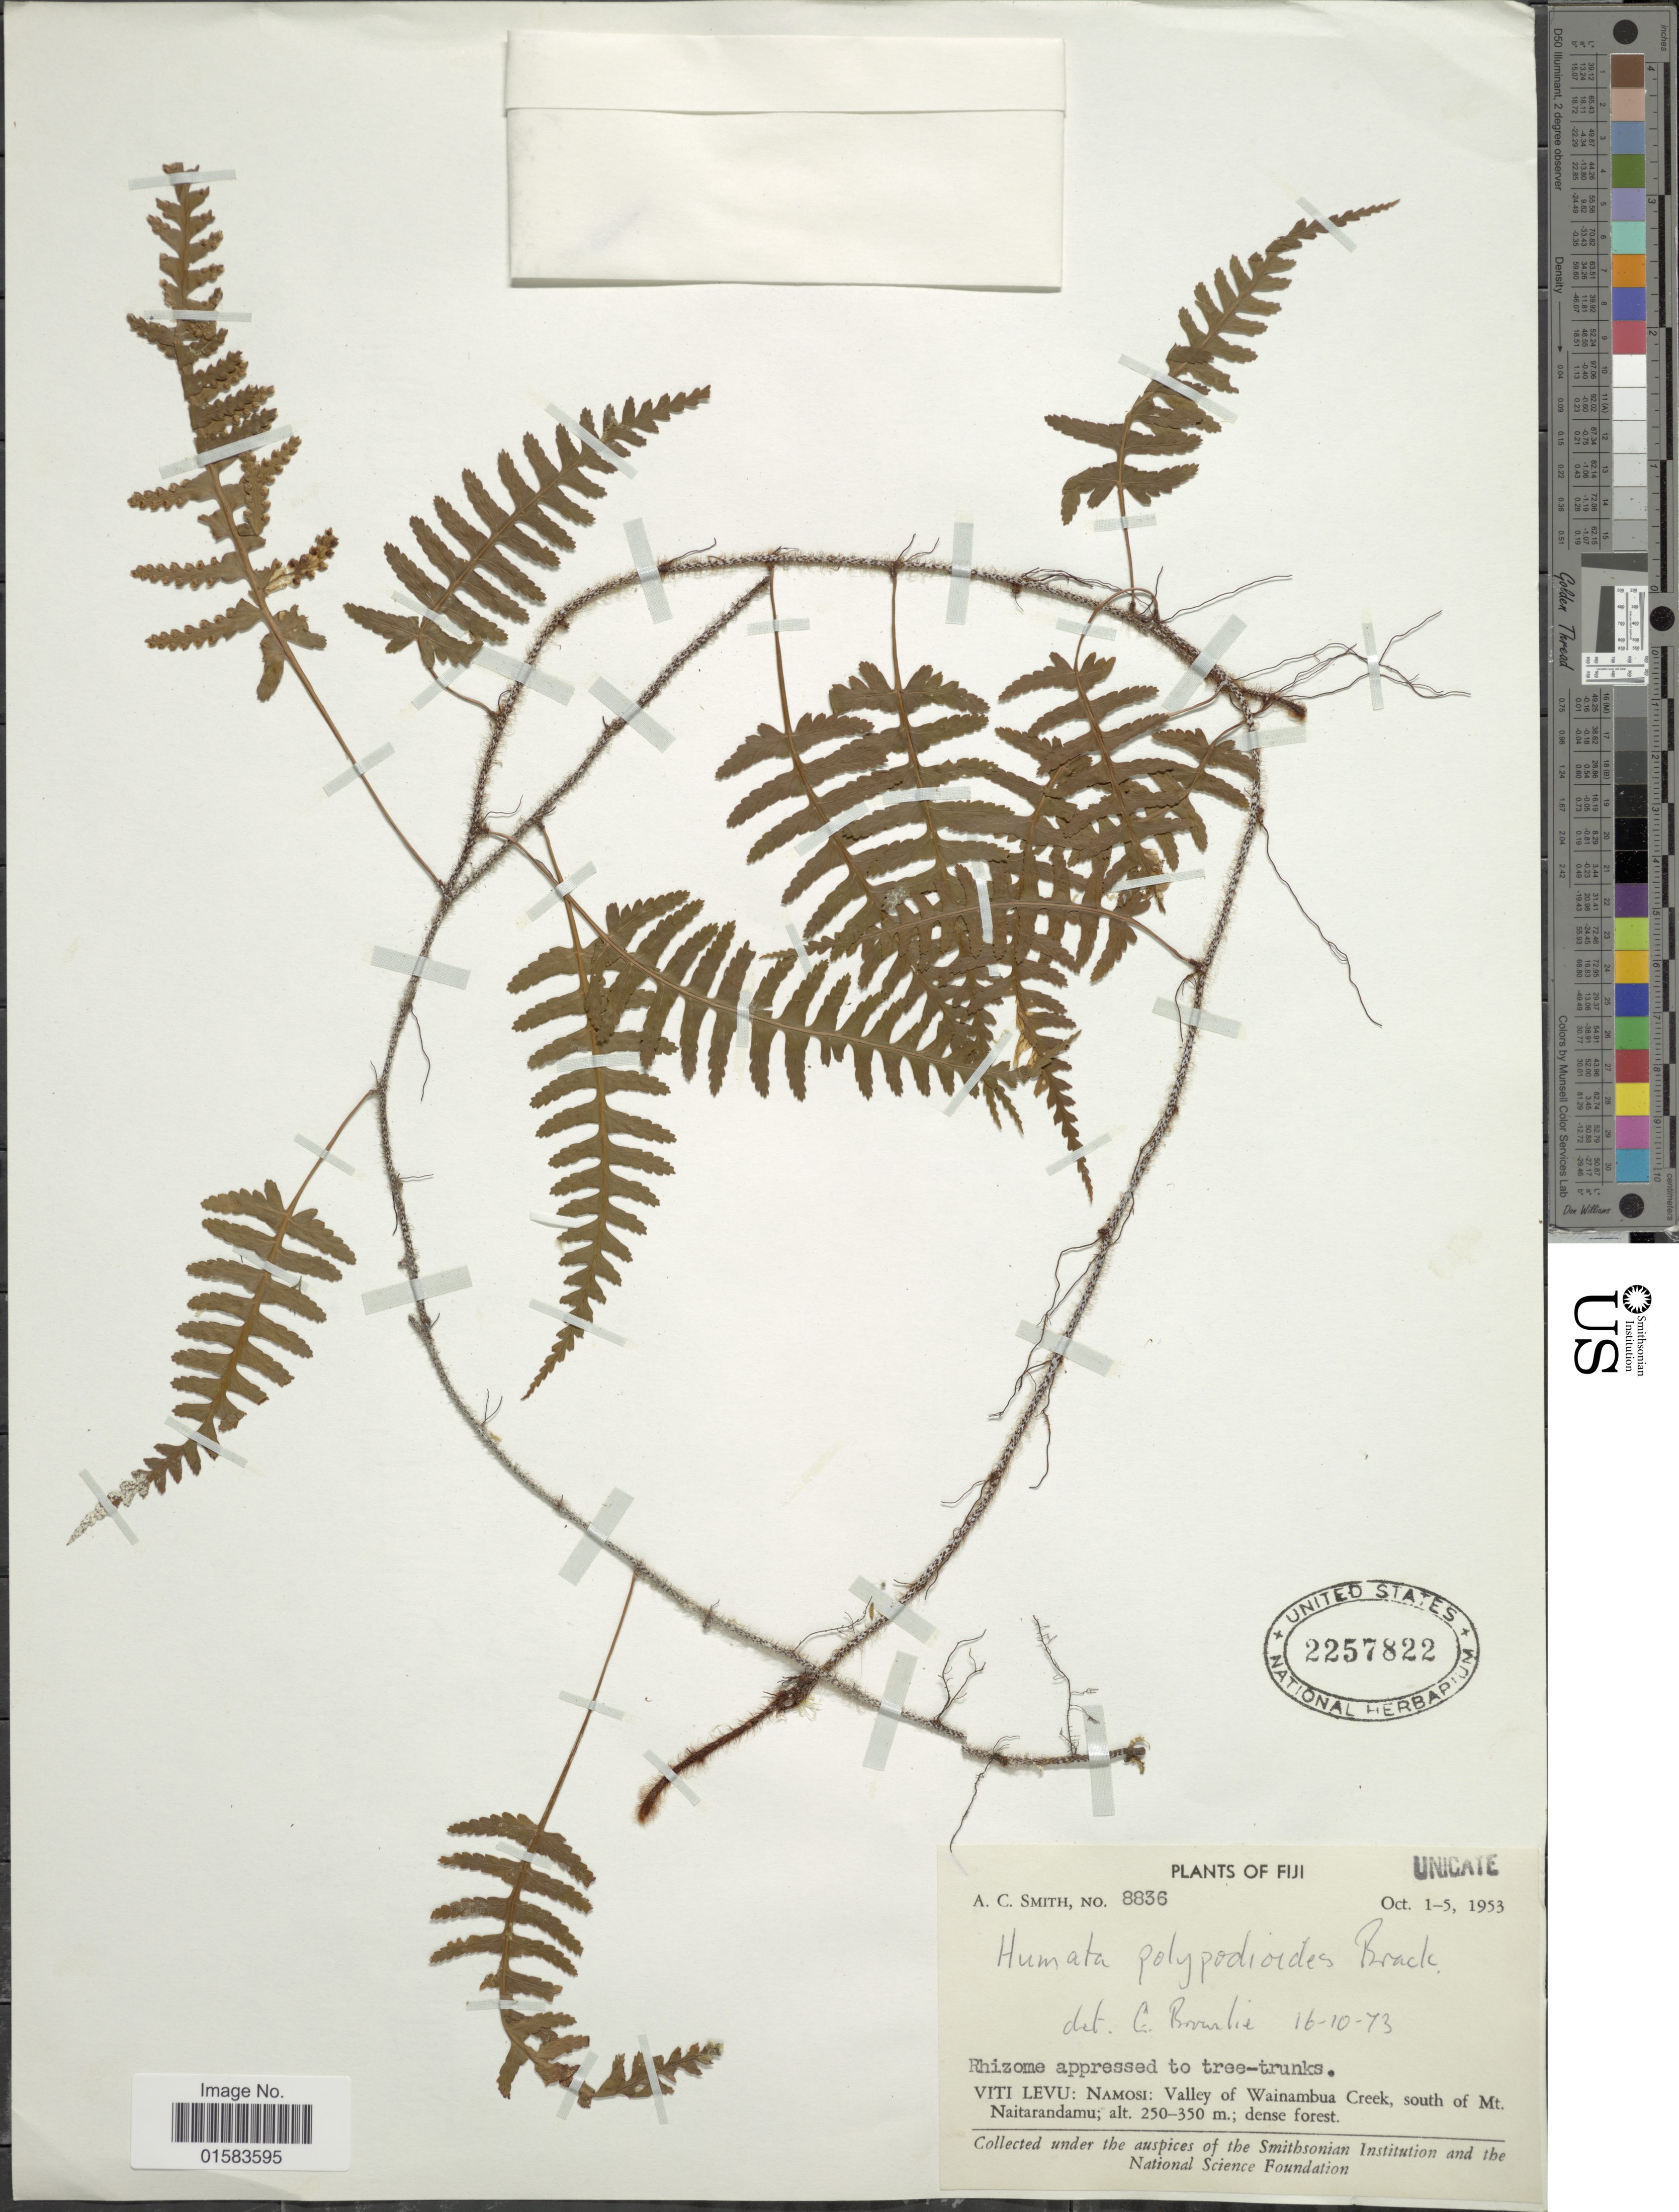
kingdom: Plantae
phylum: Tracheophyta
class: Polypodiopsida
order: Polypodiales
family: Davalliaceae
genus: Davallia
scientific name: Davallia sessilifolia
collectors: A. C. Smith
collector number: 8836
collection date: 1953-10-01/1953-10-05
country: Fiji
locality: Viti Levu: Namosi: Valley of Wainambua Creek, south of Mt. Naitarandamu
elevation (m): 250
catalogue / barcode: US 2257822